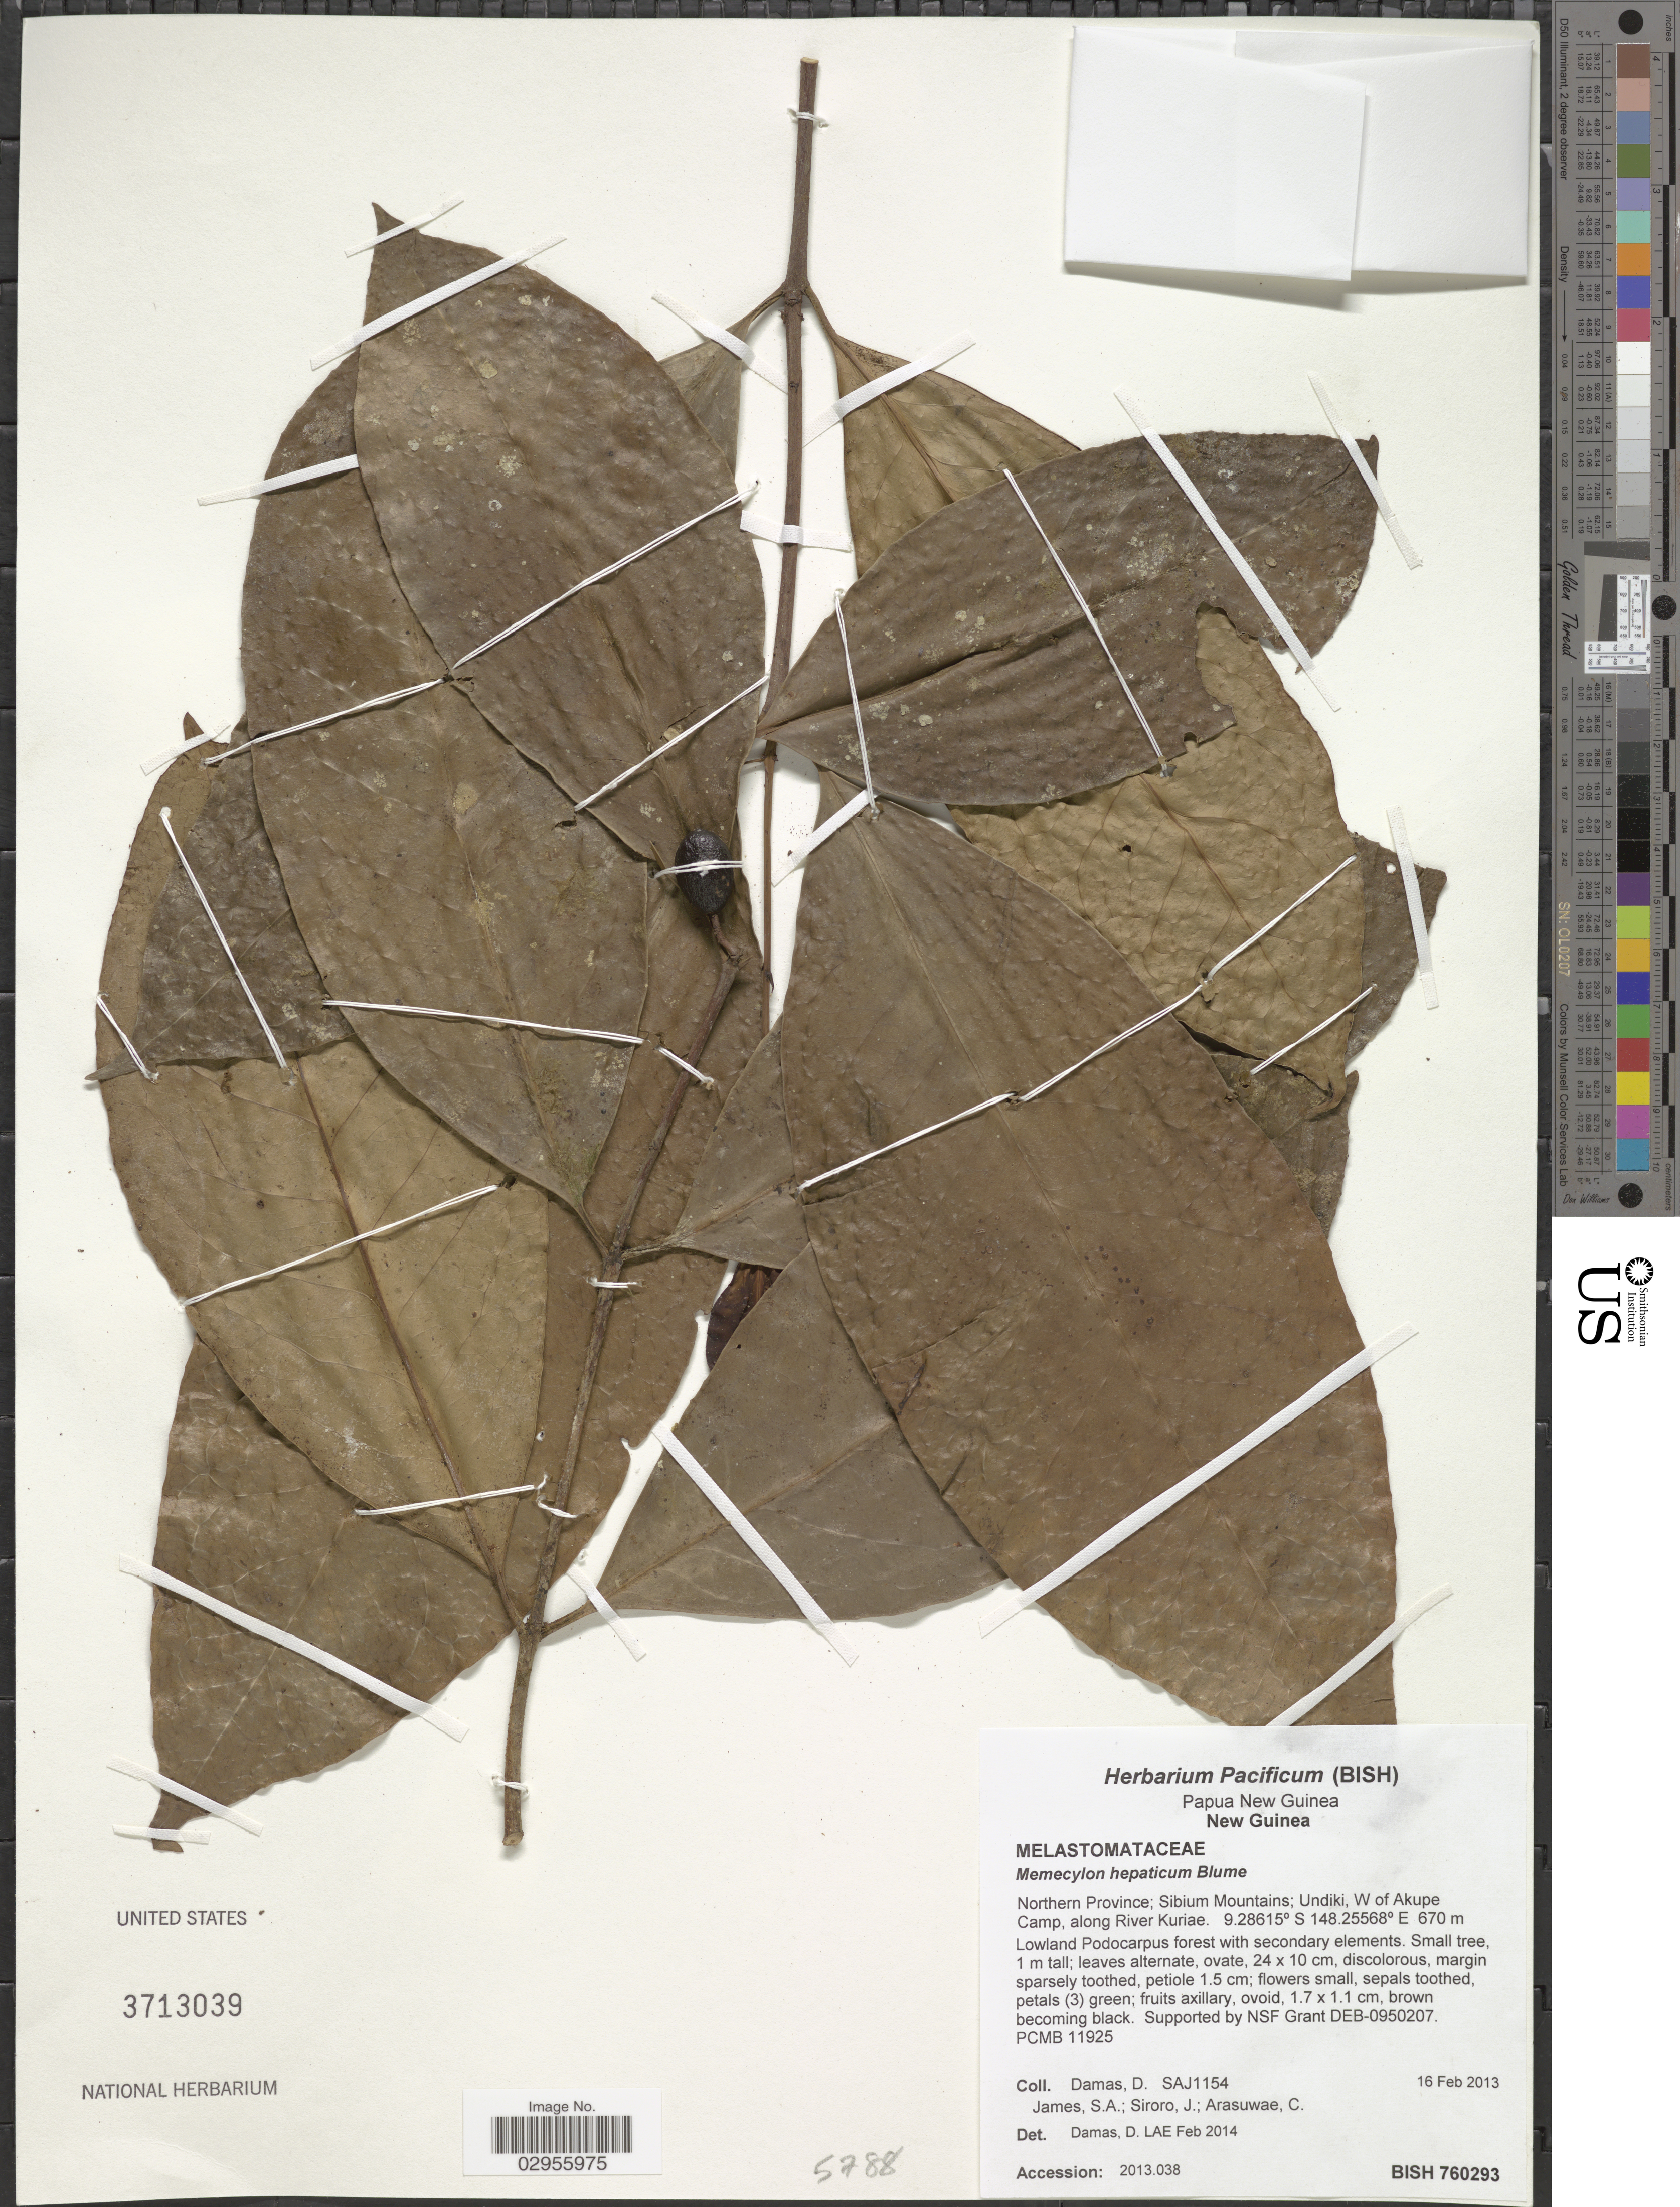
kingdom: Plantae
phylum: Tracheophyta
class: Magnoliopsida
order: Myrtales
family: Melastomataceae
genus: Memecylon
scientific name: Memecylon hepaticum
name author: Blume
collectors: D. Damas, S. James, J. Siroro & C. Arasuwae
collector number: SAJ1154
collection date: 2013-02-16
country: Papua New Guinea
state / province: Northern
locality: New Guinea. Sibium Mountains; Undiki, W of Akupe Camp, along River Kuriae.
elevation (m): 670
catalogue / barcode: US 3713039